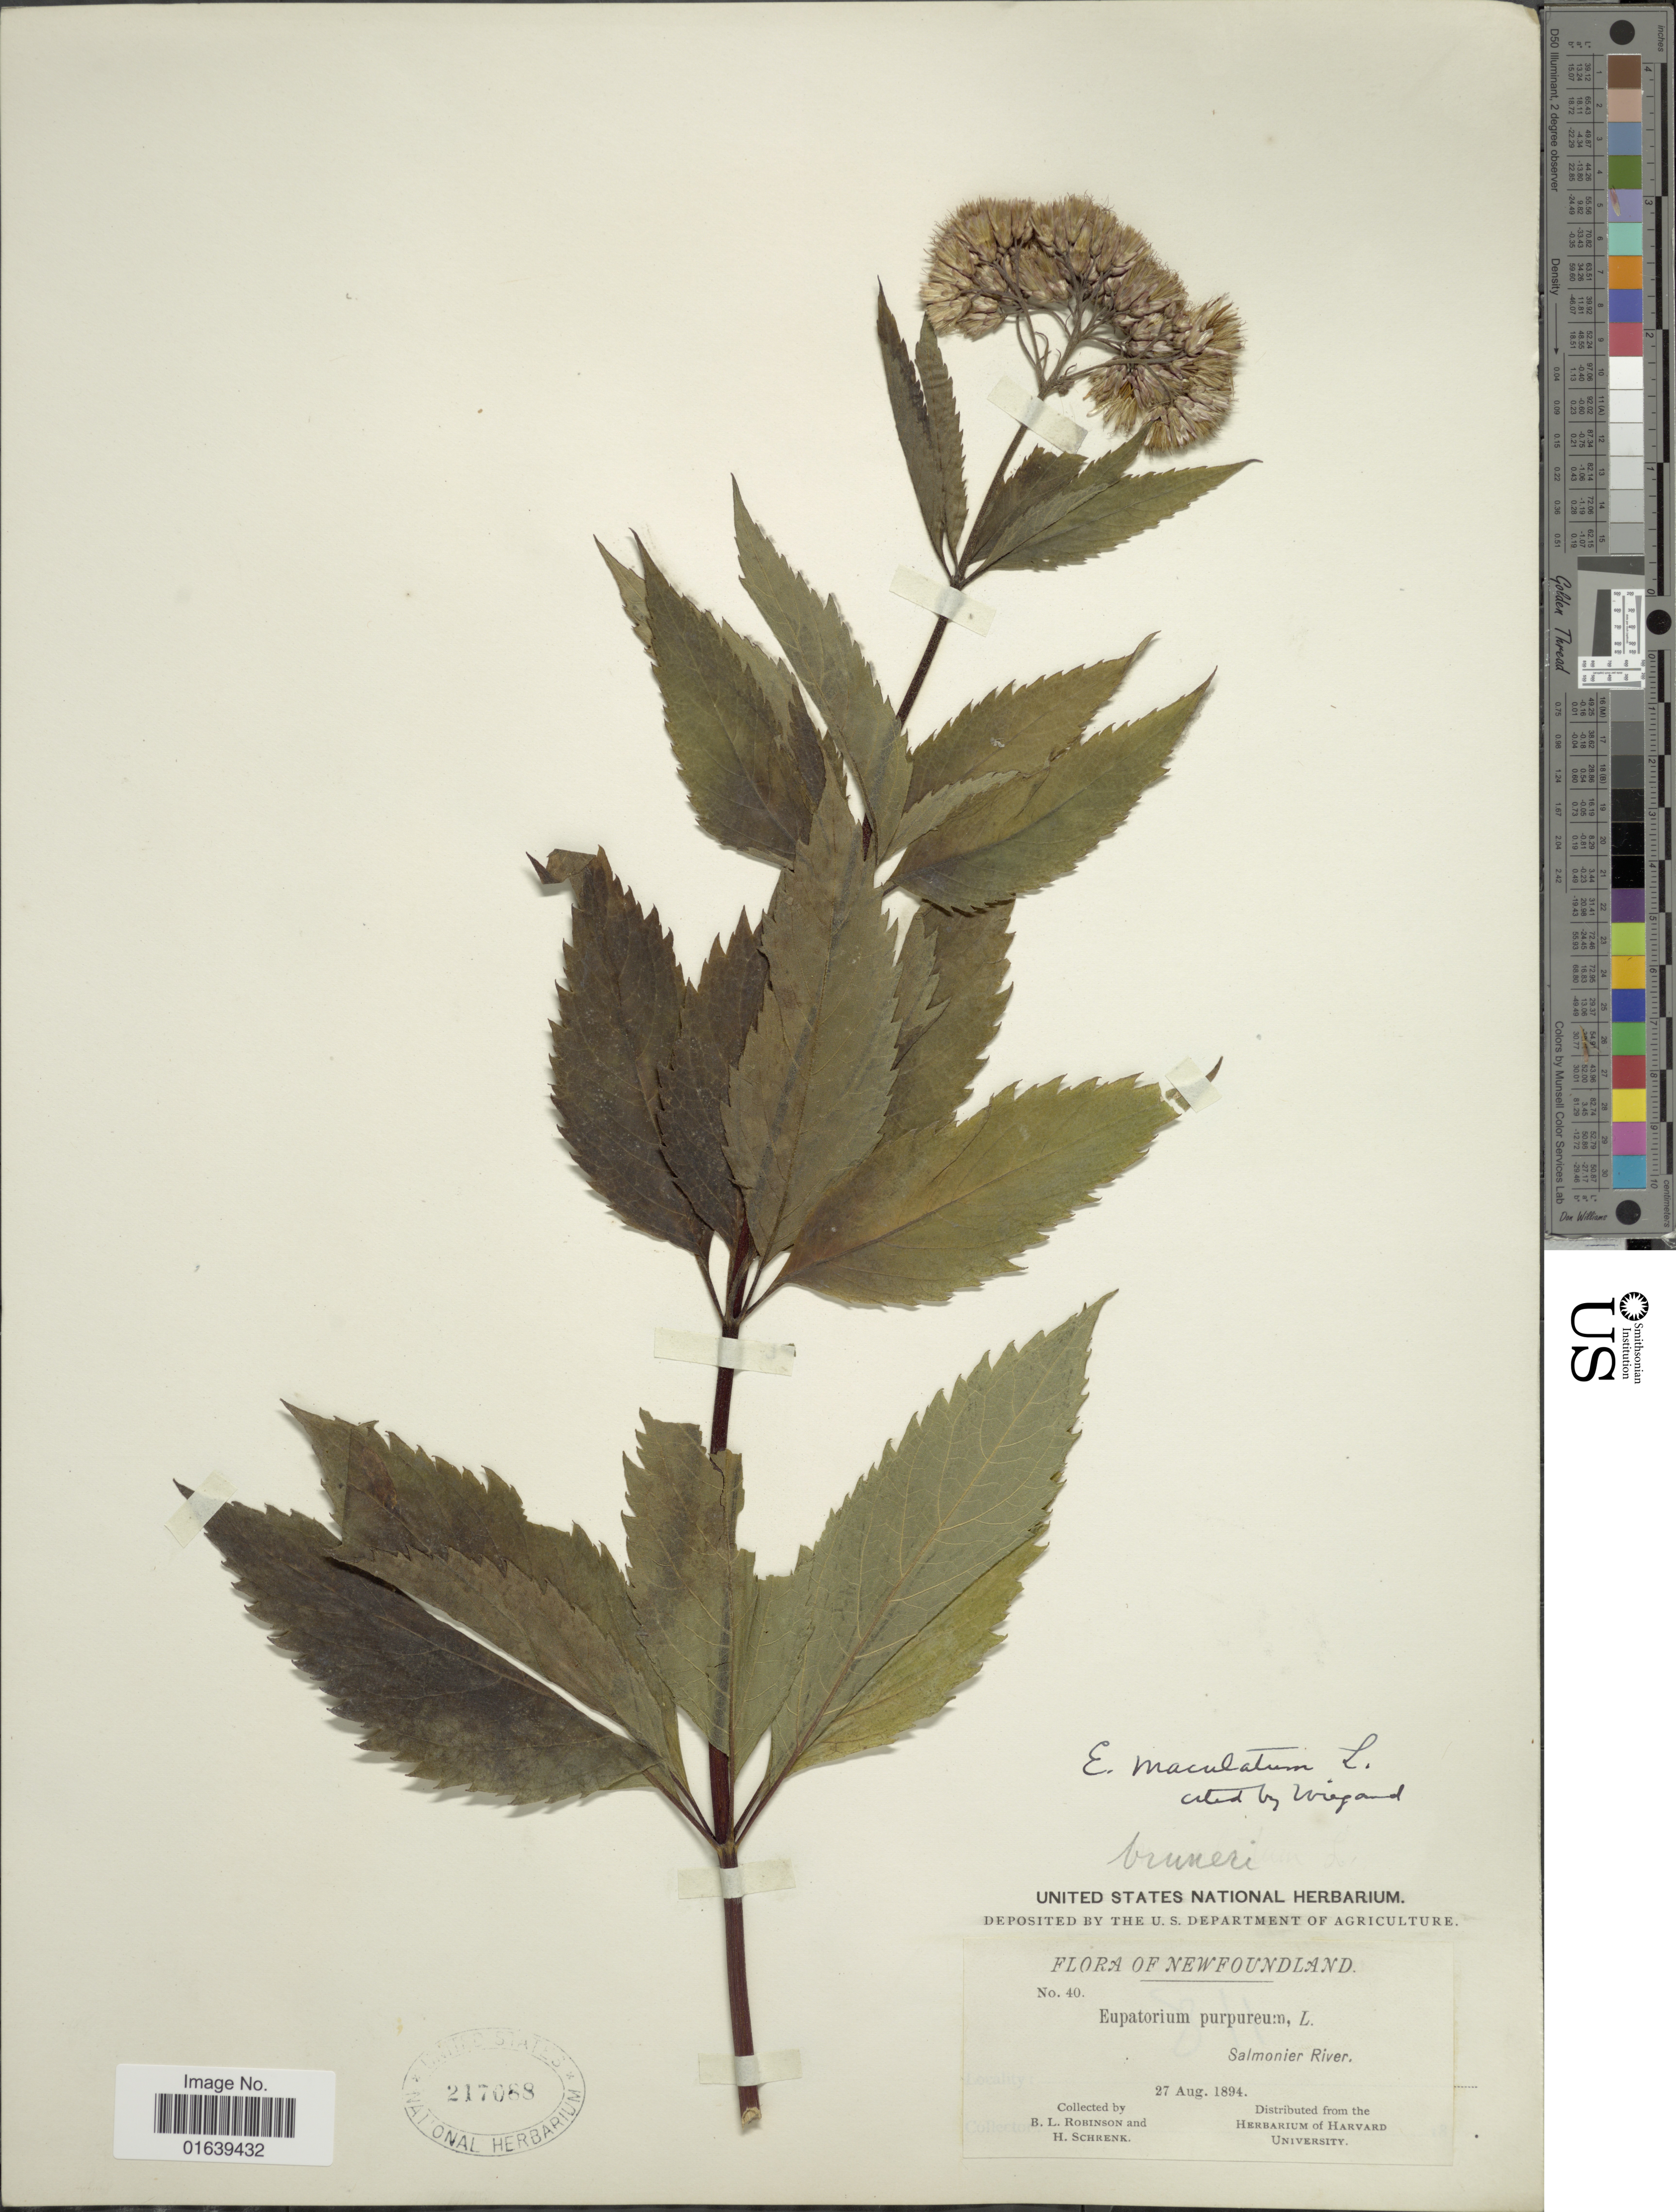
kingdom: Plantae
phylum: Tracheophyta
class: Magnoliopsida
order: Asterales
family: Asteraceae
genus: Eupatorium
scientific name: Eupatorium maculatum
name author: L.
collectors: B. L. Robinson & H. v. Schrenk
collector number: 40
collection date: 1894-08-27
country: Canada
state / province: Newfoundland and Labrador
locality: Newfoundland. Salmonier River.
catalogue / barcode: US 217088